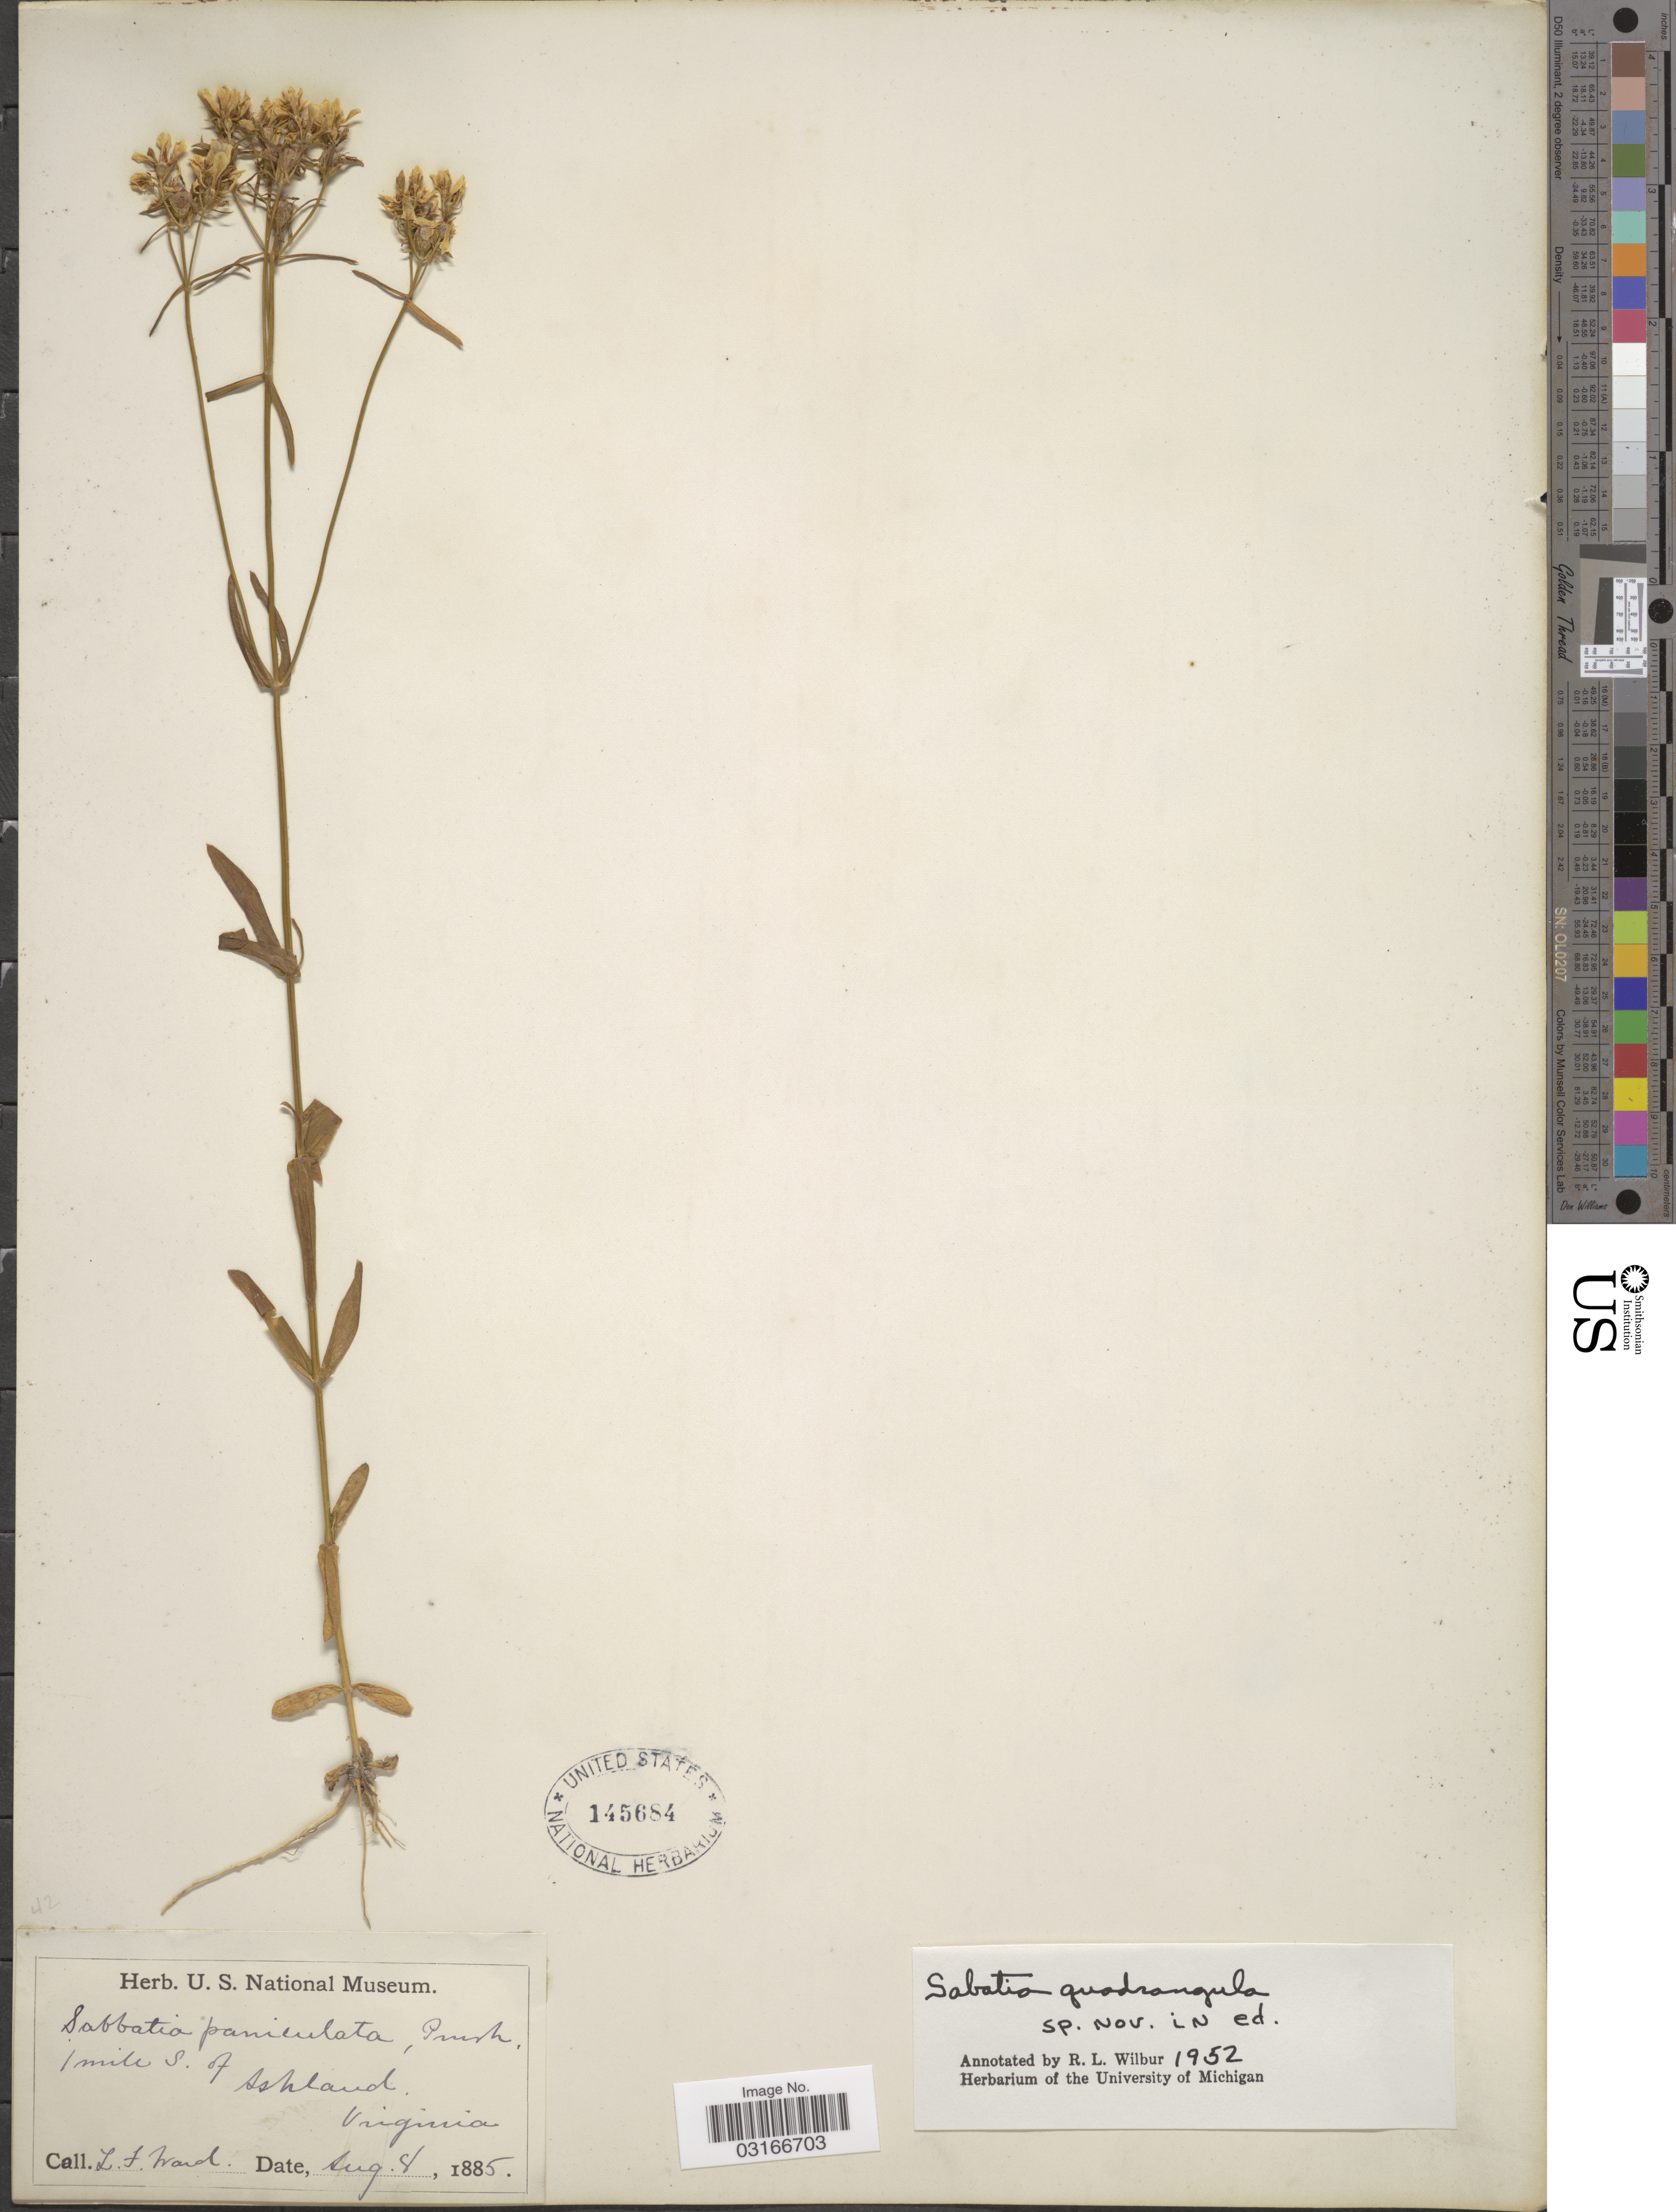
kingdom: Plantae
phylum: Tracheophyta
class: Magnoliopsida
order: Gentianales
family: Gentianaceae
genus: Sabatia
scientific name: Sabatia quadrangula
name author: Wilbur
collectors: L. Ward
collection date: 1885-08-08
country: United States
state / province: Virginia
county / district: Hanover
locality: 1 mile S. of Ashland.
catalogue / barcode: US 145684